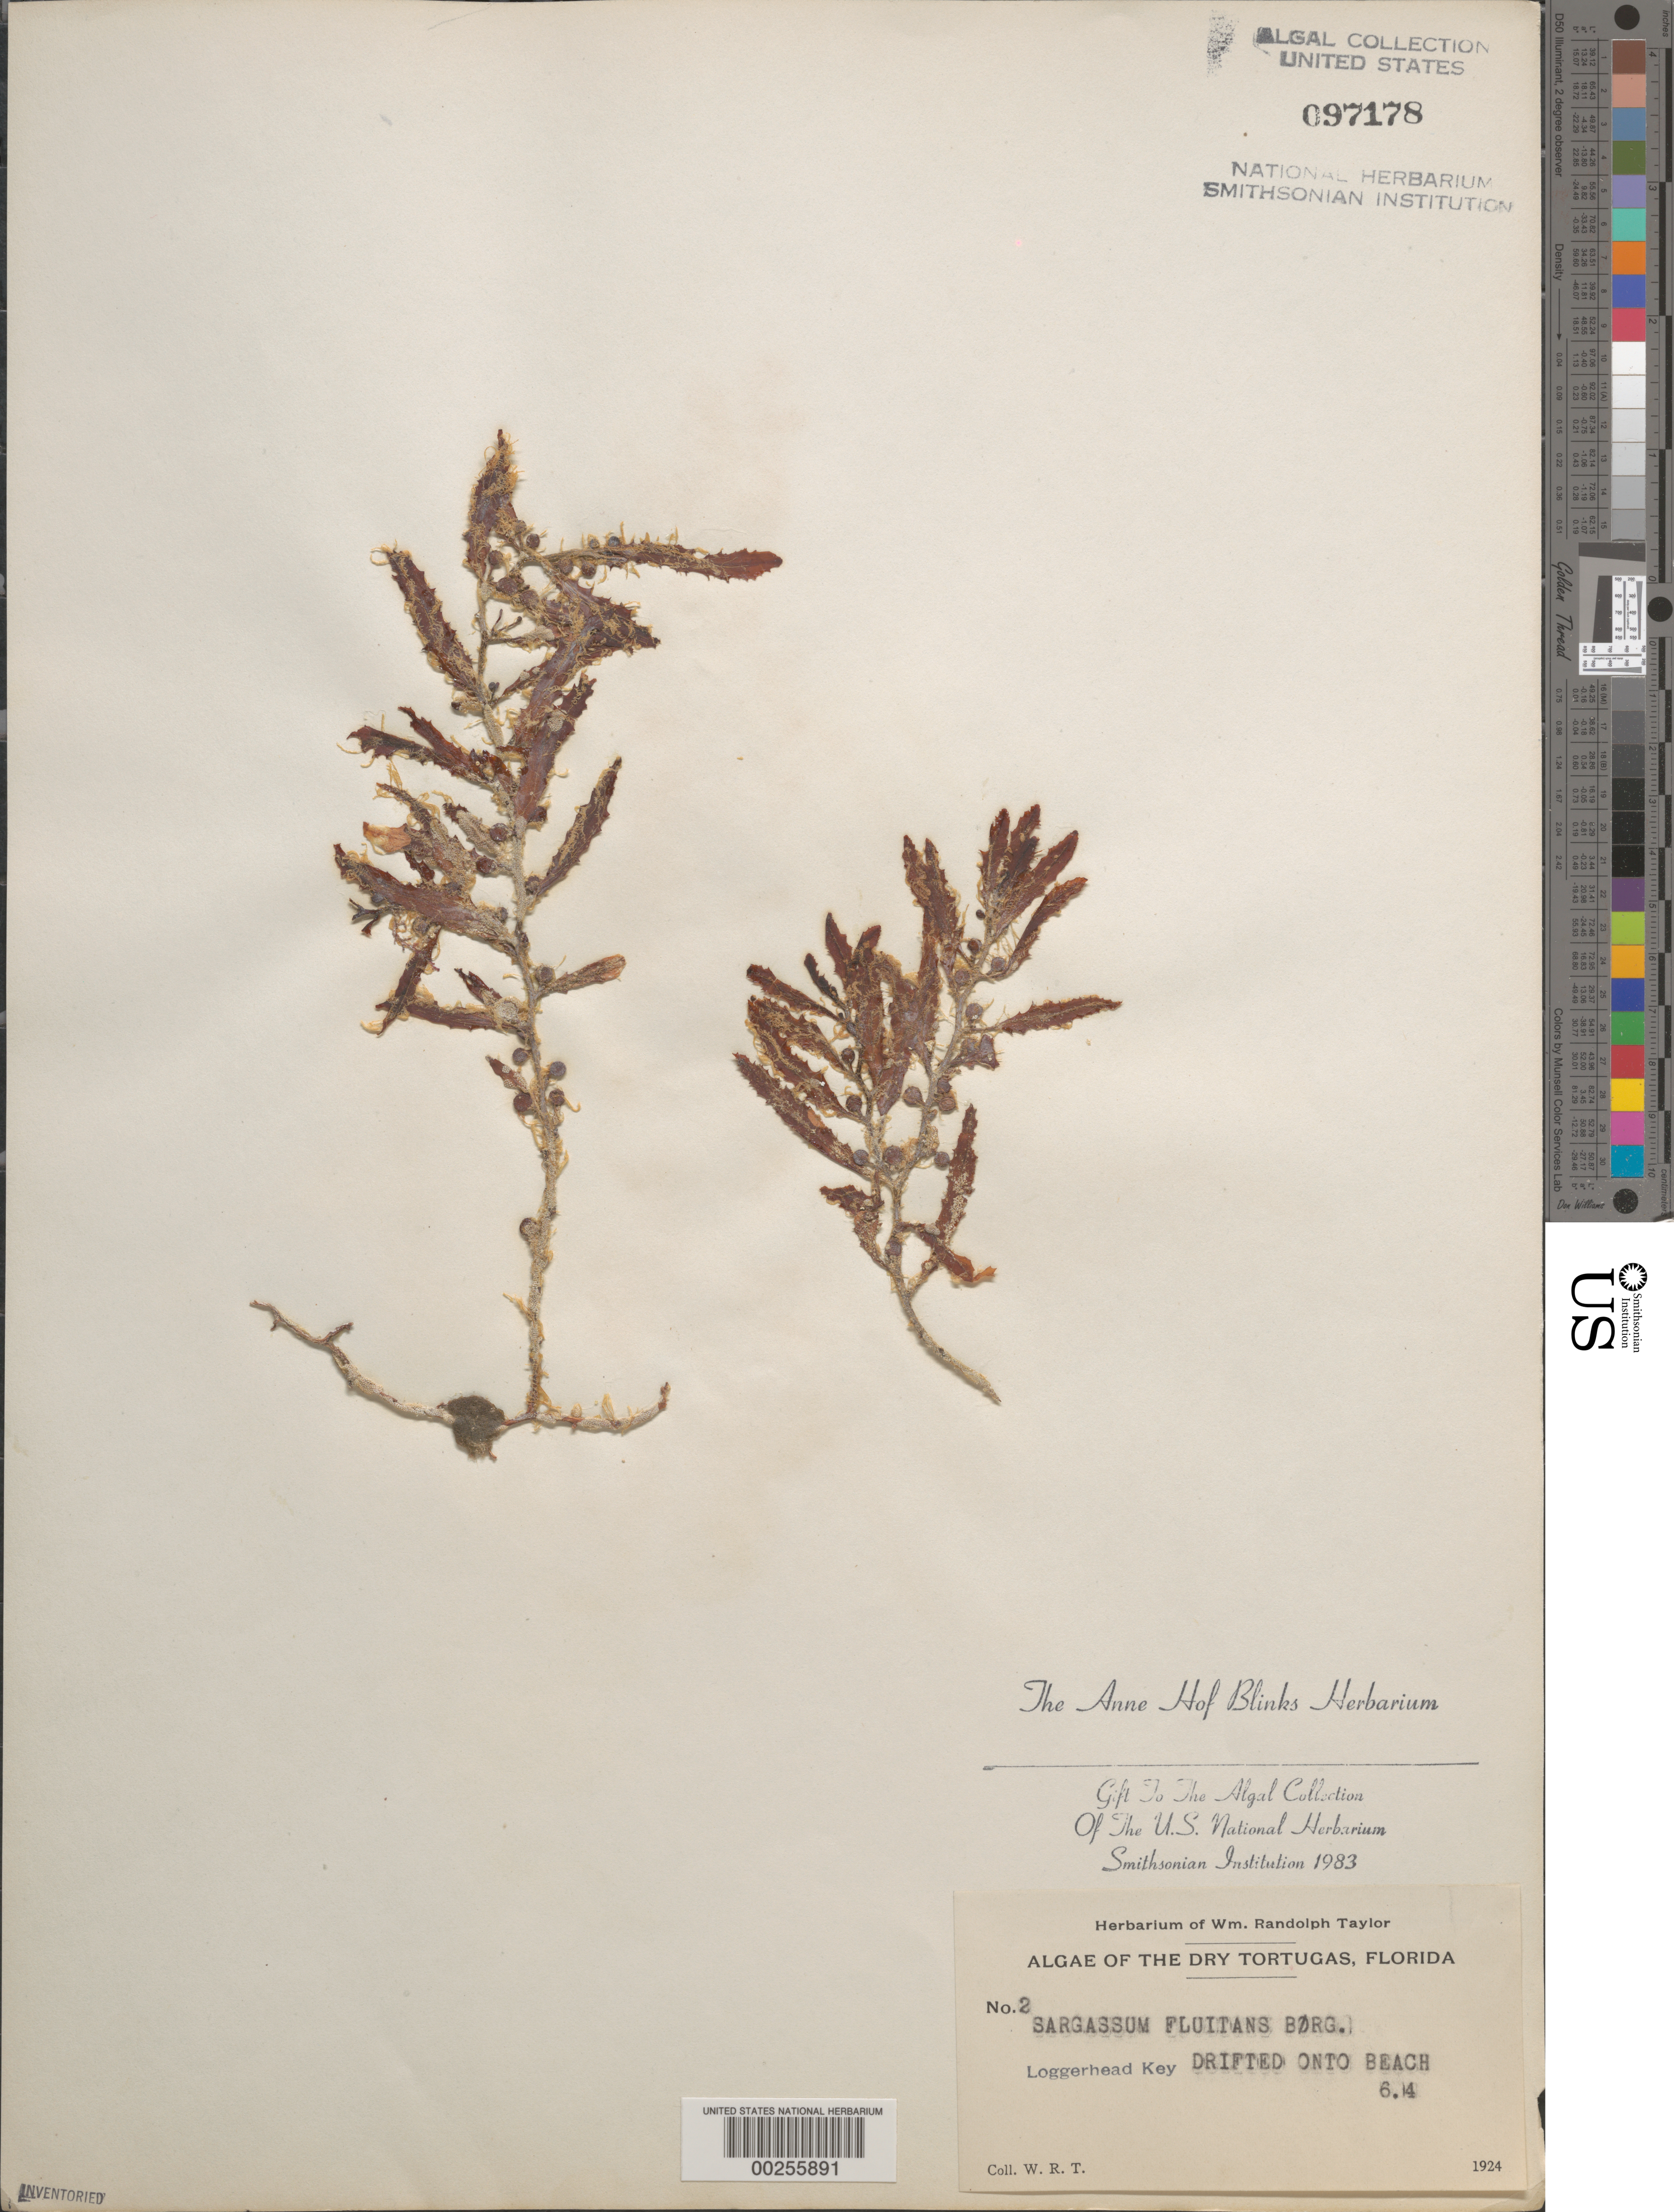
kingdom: Chromista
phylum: Ochrophyta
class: Phaeophyceae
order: Fucales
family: Sargassaceae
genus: Sargassum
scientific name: Sargassum fluitans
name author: (Børgesen) Børgesen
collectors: W. R. Taylor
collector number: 2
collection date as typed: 04 Jun 1924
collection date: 1924-06-04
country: United States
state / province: Florida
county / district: Monroe County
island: Loggerhead Key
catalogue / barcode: US 97178